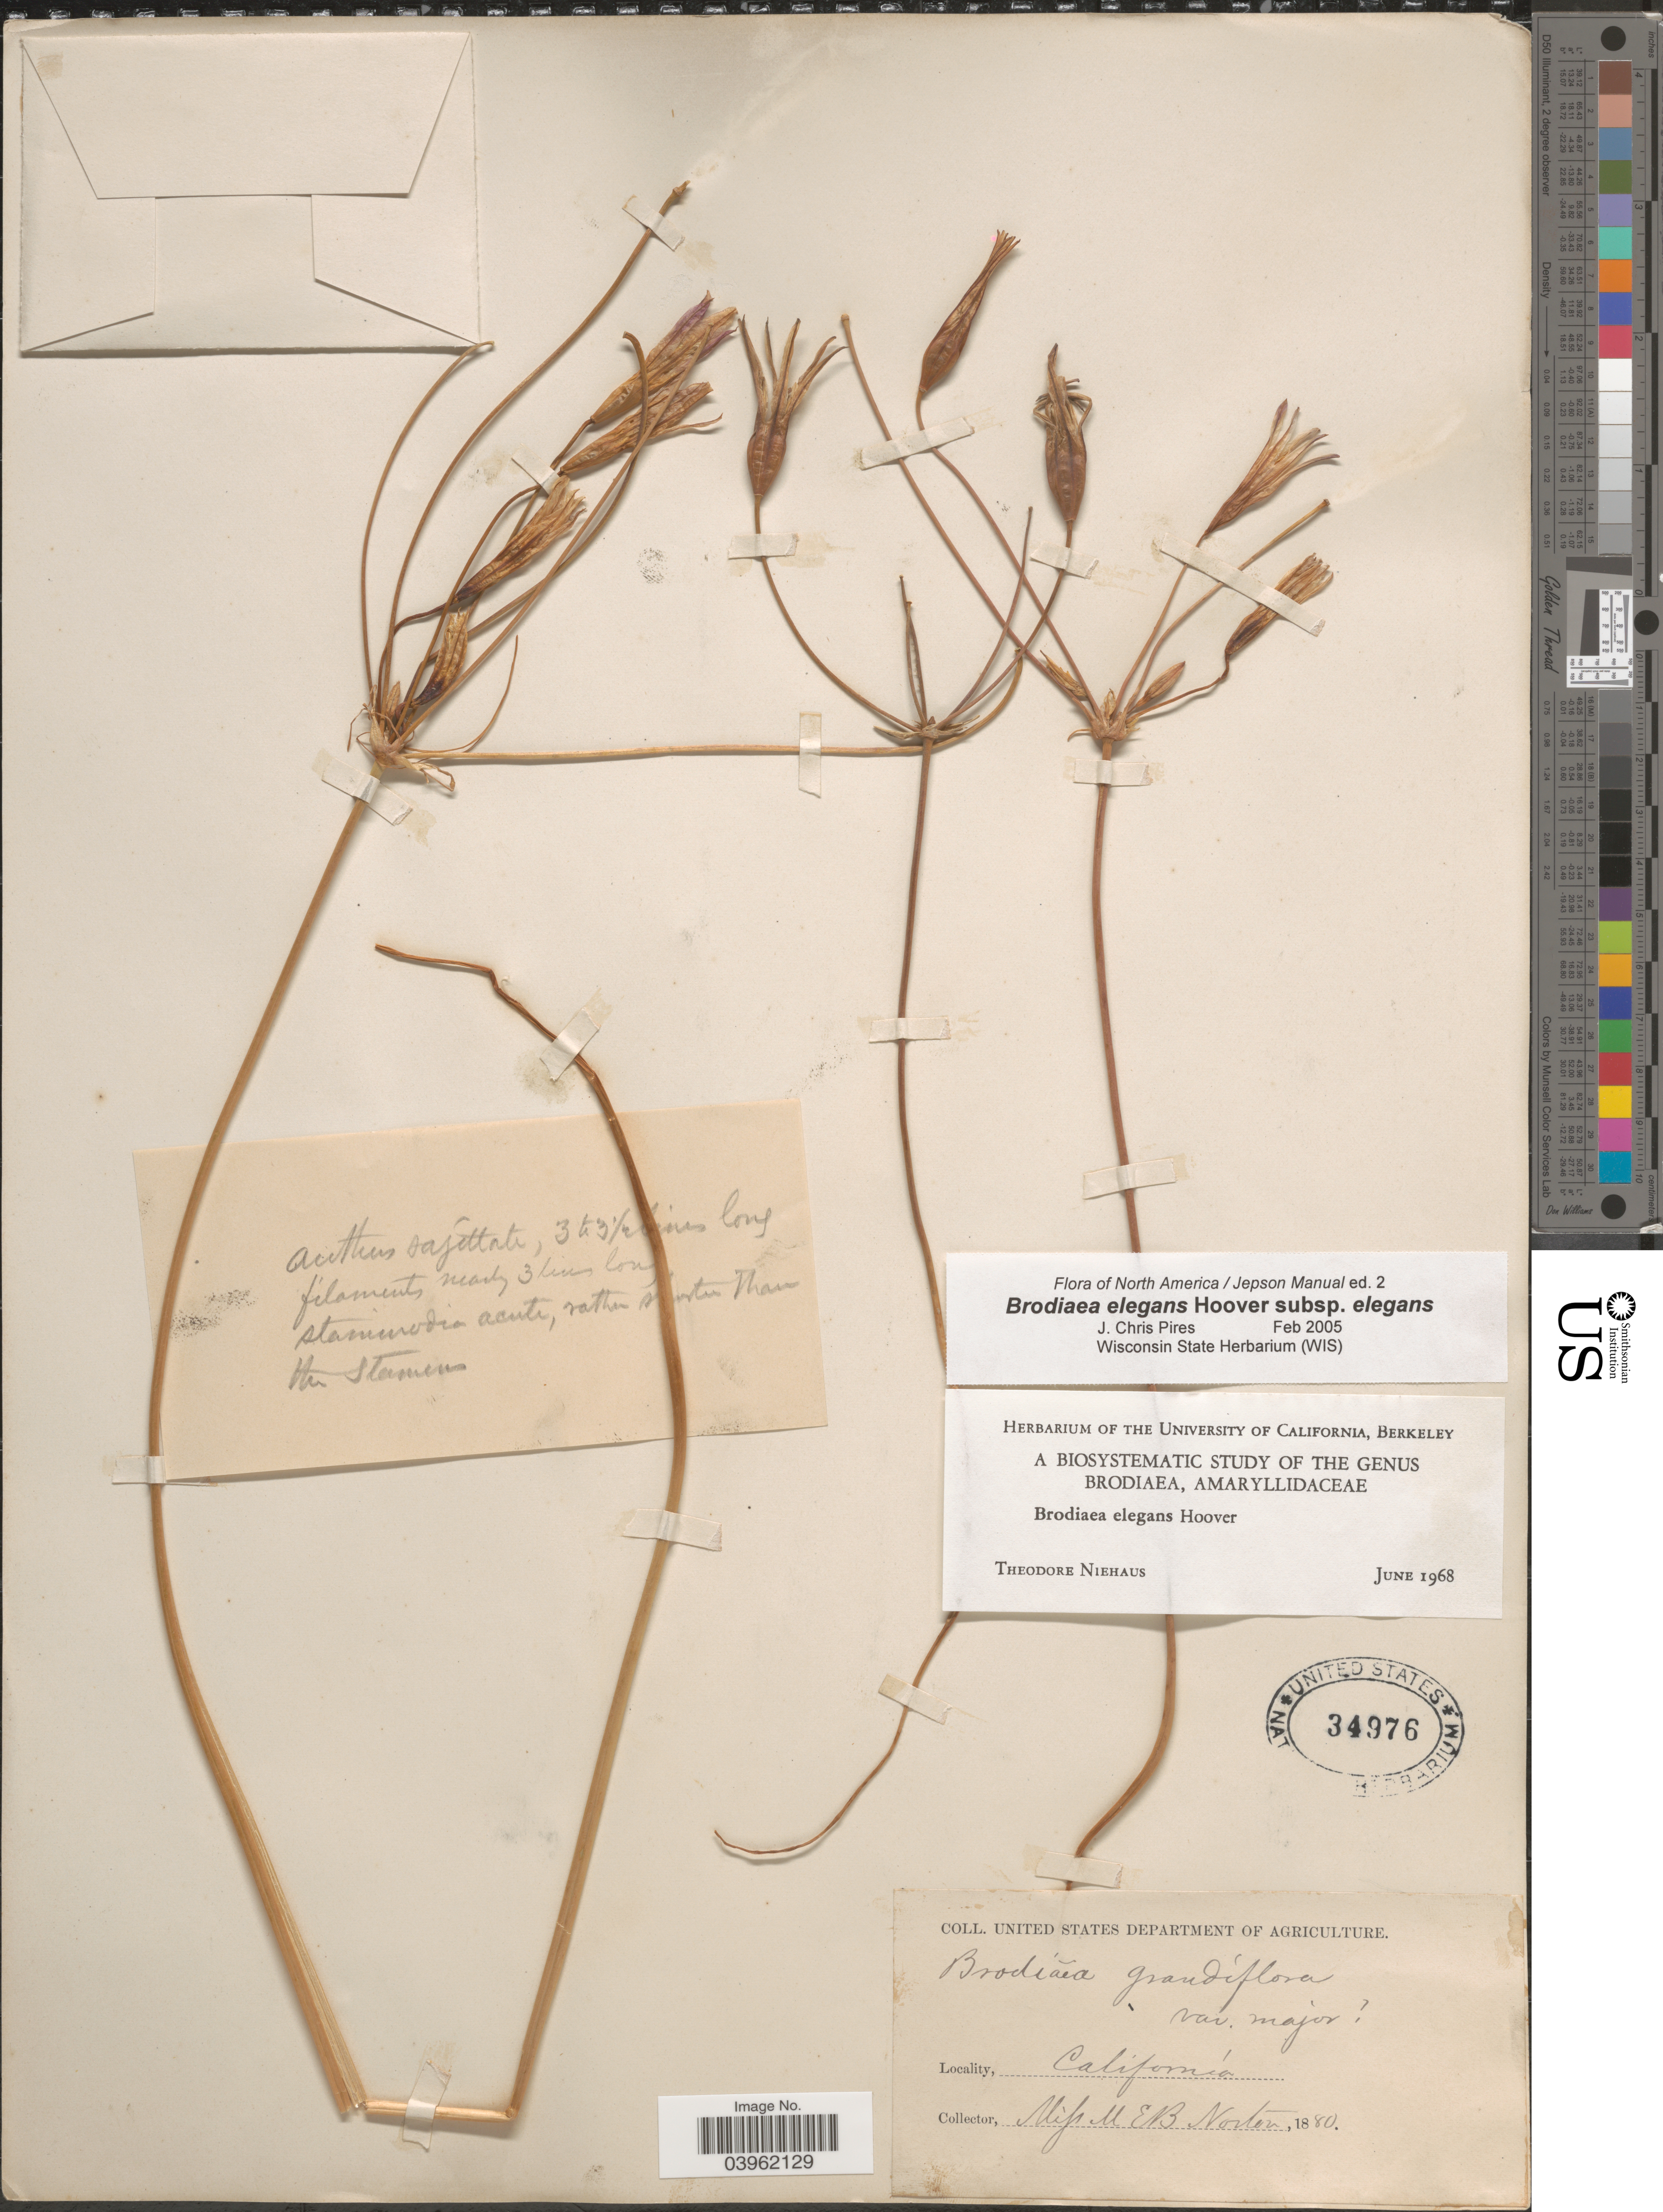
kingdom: Plantae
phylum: Tracheophyta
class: Liliopsida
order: Asparagales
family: Asparagaceae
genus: Brodiaea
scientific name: Brodiaea elegans subsp. elegans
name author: Hoover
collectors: M. Norton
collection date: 1880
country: United States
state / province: California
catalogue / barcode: US 34976